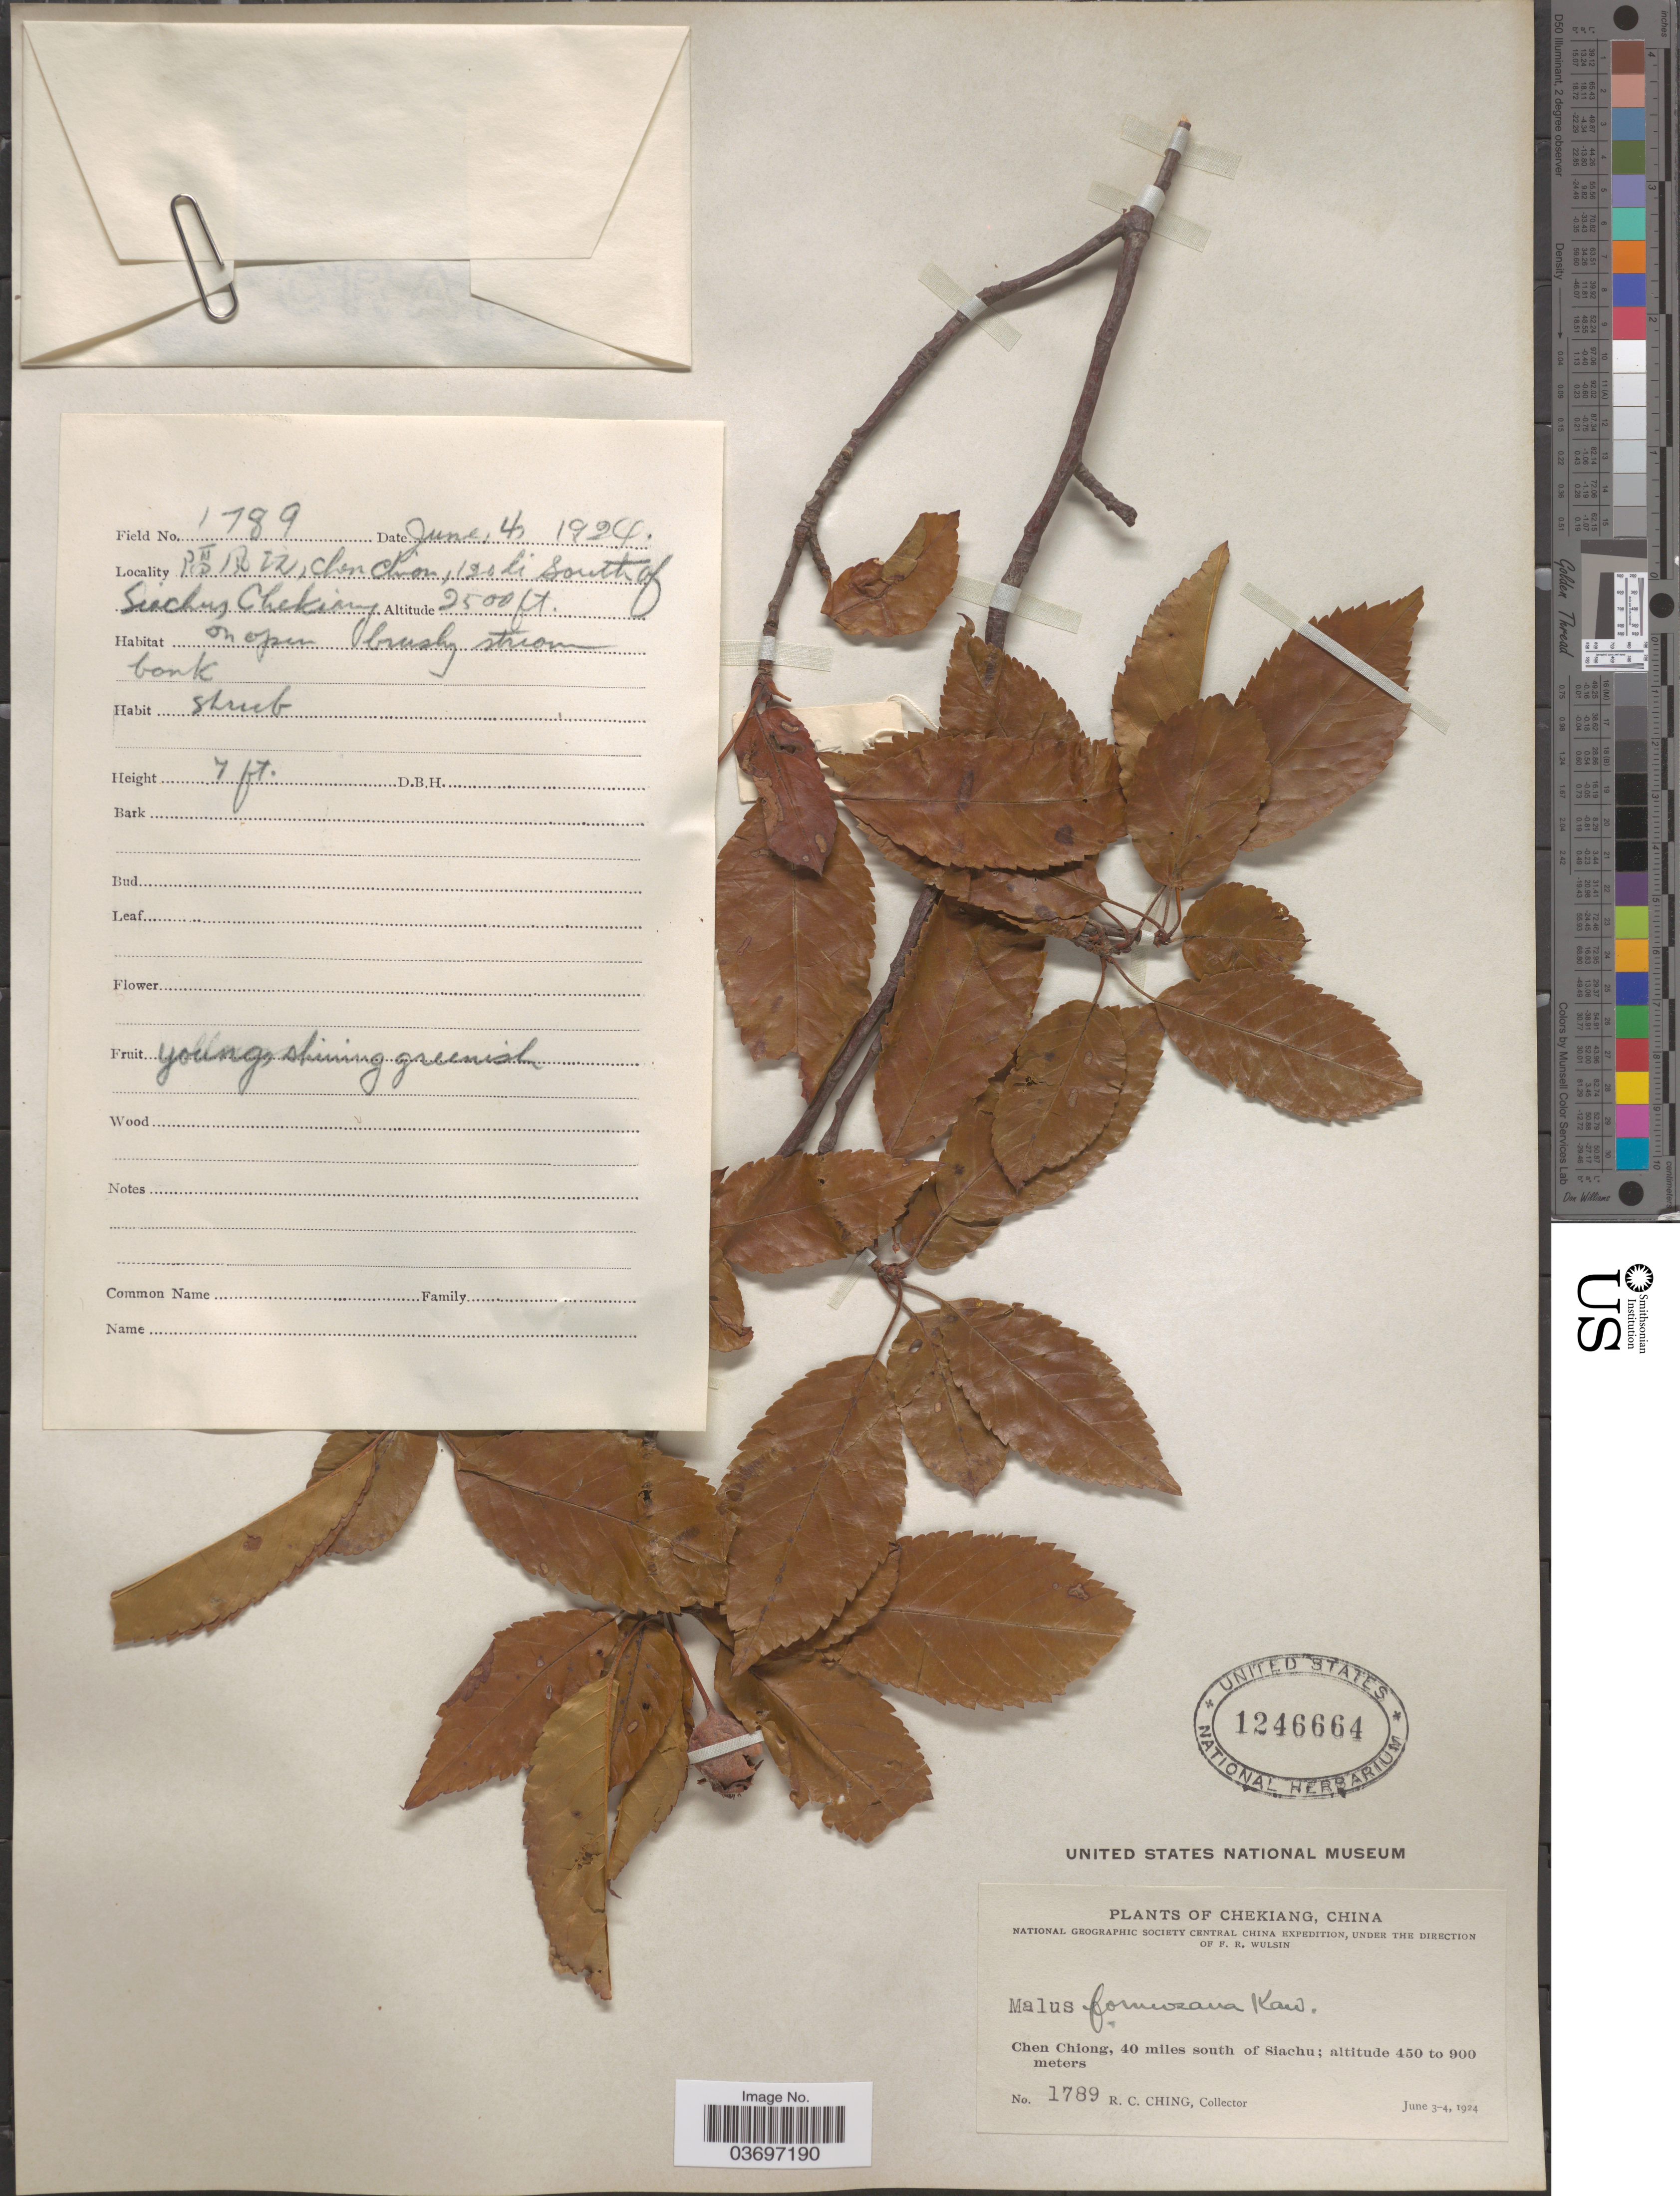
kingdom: Plantae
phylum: Tracheophyta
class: Magnoliopsida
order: Rosales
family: Rosaceae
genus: Malus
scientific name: Malus formosana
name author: Kawak. & Koidz.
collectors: R. C. Ching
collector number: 1789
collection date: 1924-06-04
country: China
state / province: Zhejiang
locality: Chekiang. Chen Chiong, 40 miles south of Siachu. X, Chen Chion, 120 li south of Siachu.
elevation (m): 762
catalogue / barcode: US 1246664